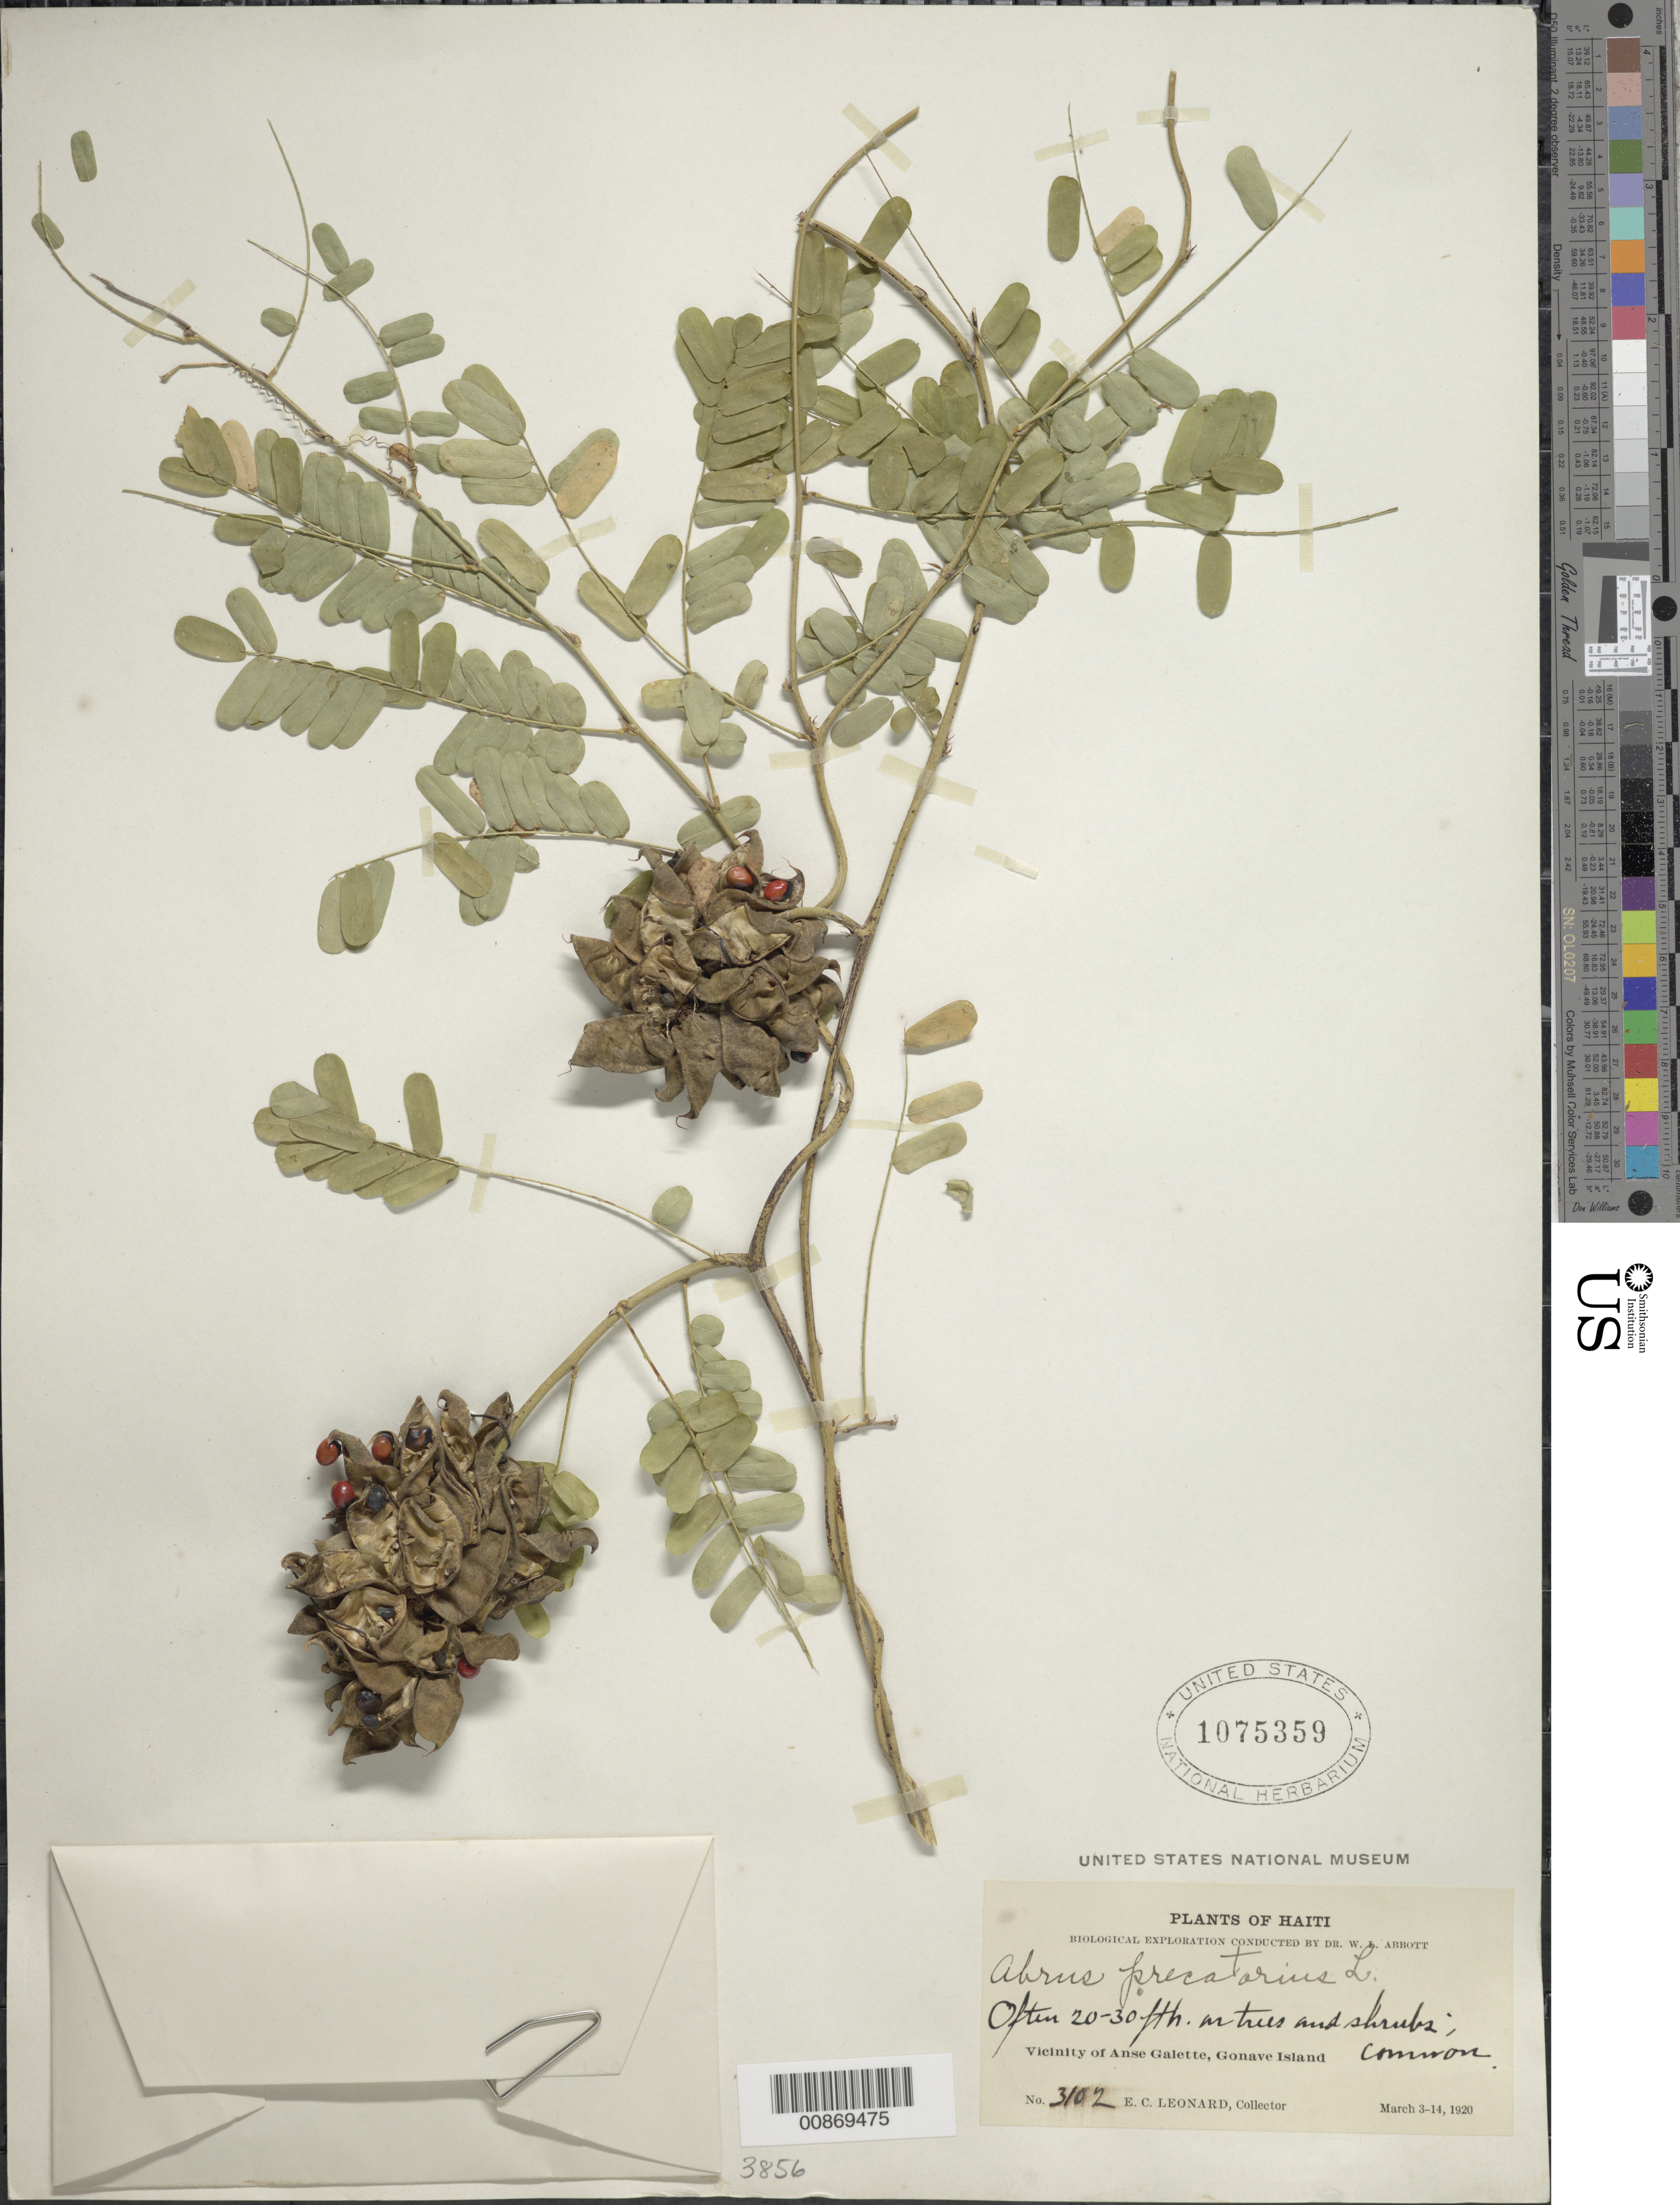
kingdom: Plantae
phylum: Tracheophyta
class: Magnoliopsida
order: Fabales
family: Fabaceae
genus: Abrus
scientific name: Abrus precatorius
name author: L.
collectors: E. C. Leonard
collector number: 3102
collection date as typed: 03 Mar 1920 to 14 Mar 1920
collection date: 1920-03-03/1920-03-14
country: Haiti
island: Île de la Gonâve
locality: Vicinity of Anse Galette, Gonave Island.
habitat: On trees and shrubs.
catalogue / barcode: US 1075359